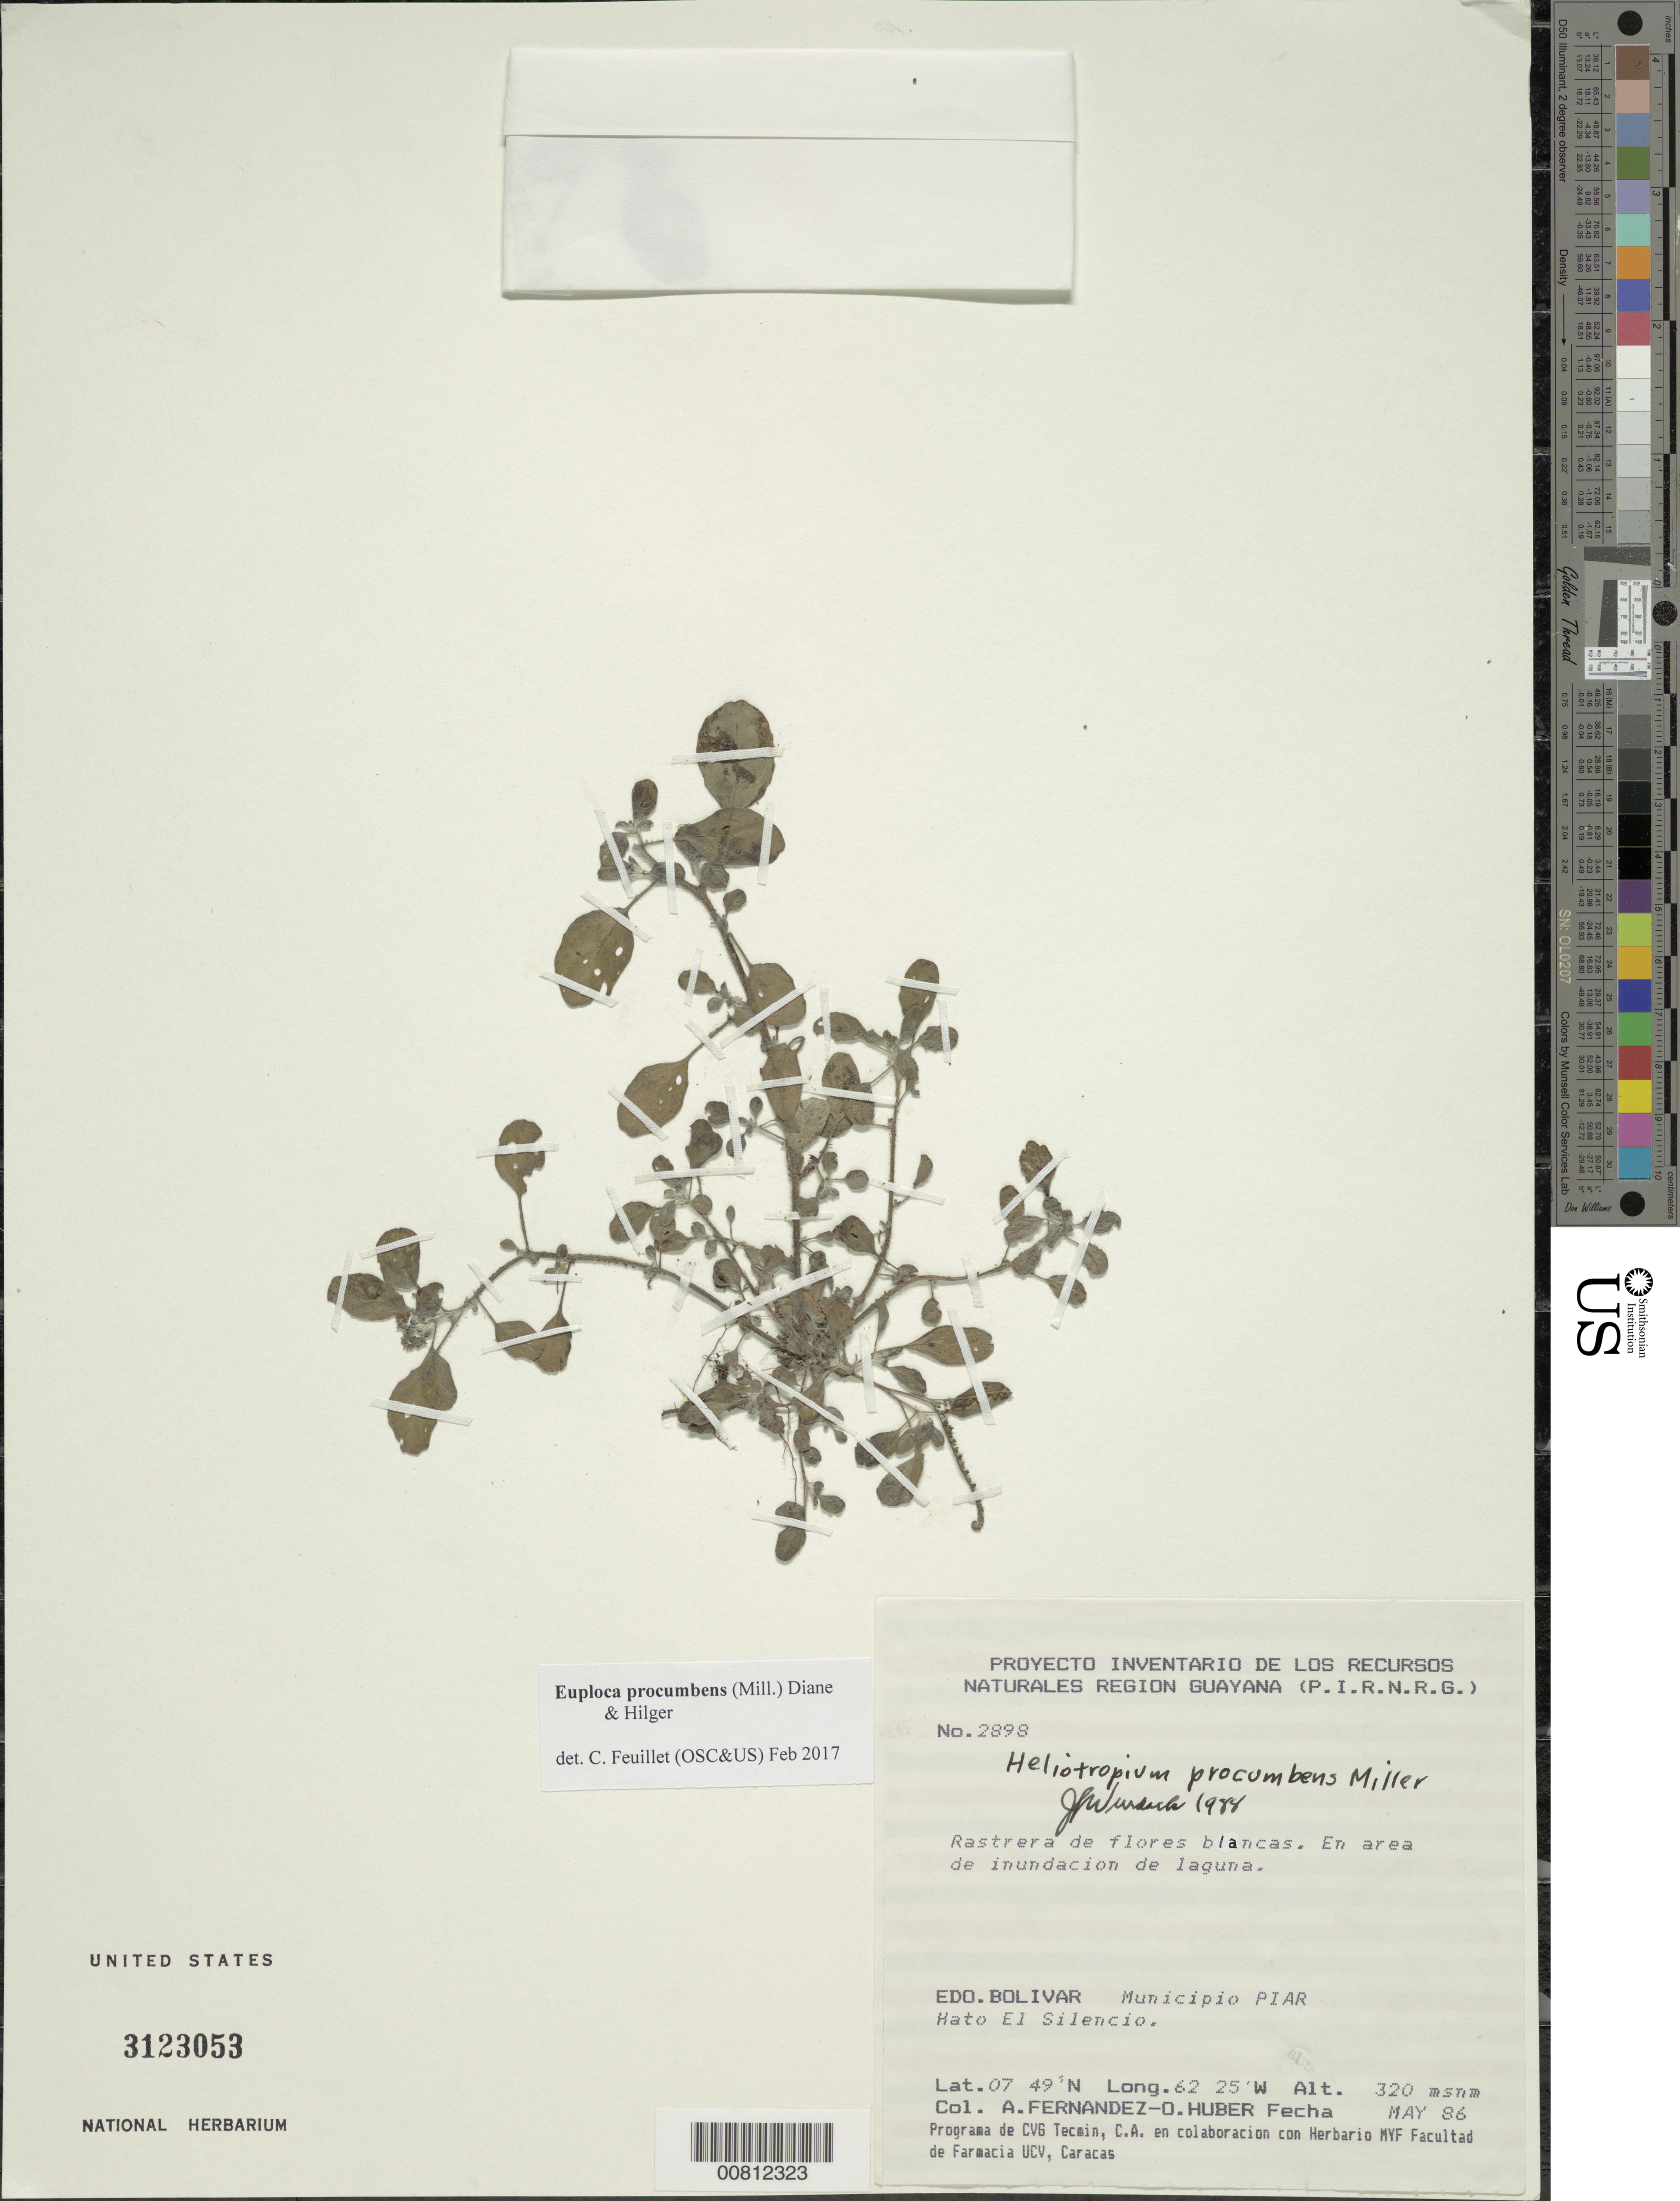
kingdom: Plantae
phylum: Tracheophyta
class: Magnoliopsida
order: Boraginales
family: Heliotropiaceae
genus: Heliotropium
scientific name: Heliotropium procumbens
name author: Mill.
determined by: Wurdack, John J., (US), US (UNITED STATES)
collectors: A. Fernández & O. Huber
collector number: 2898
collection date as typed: May-86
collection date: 1986-05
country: Venezuela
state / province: Bolívar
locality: Mun. Piar, Hato El Silencio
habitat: Area de inundacion de laguna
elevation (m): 320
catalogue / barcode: US 3123053